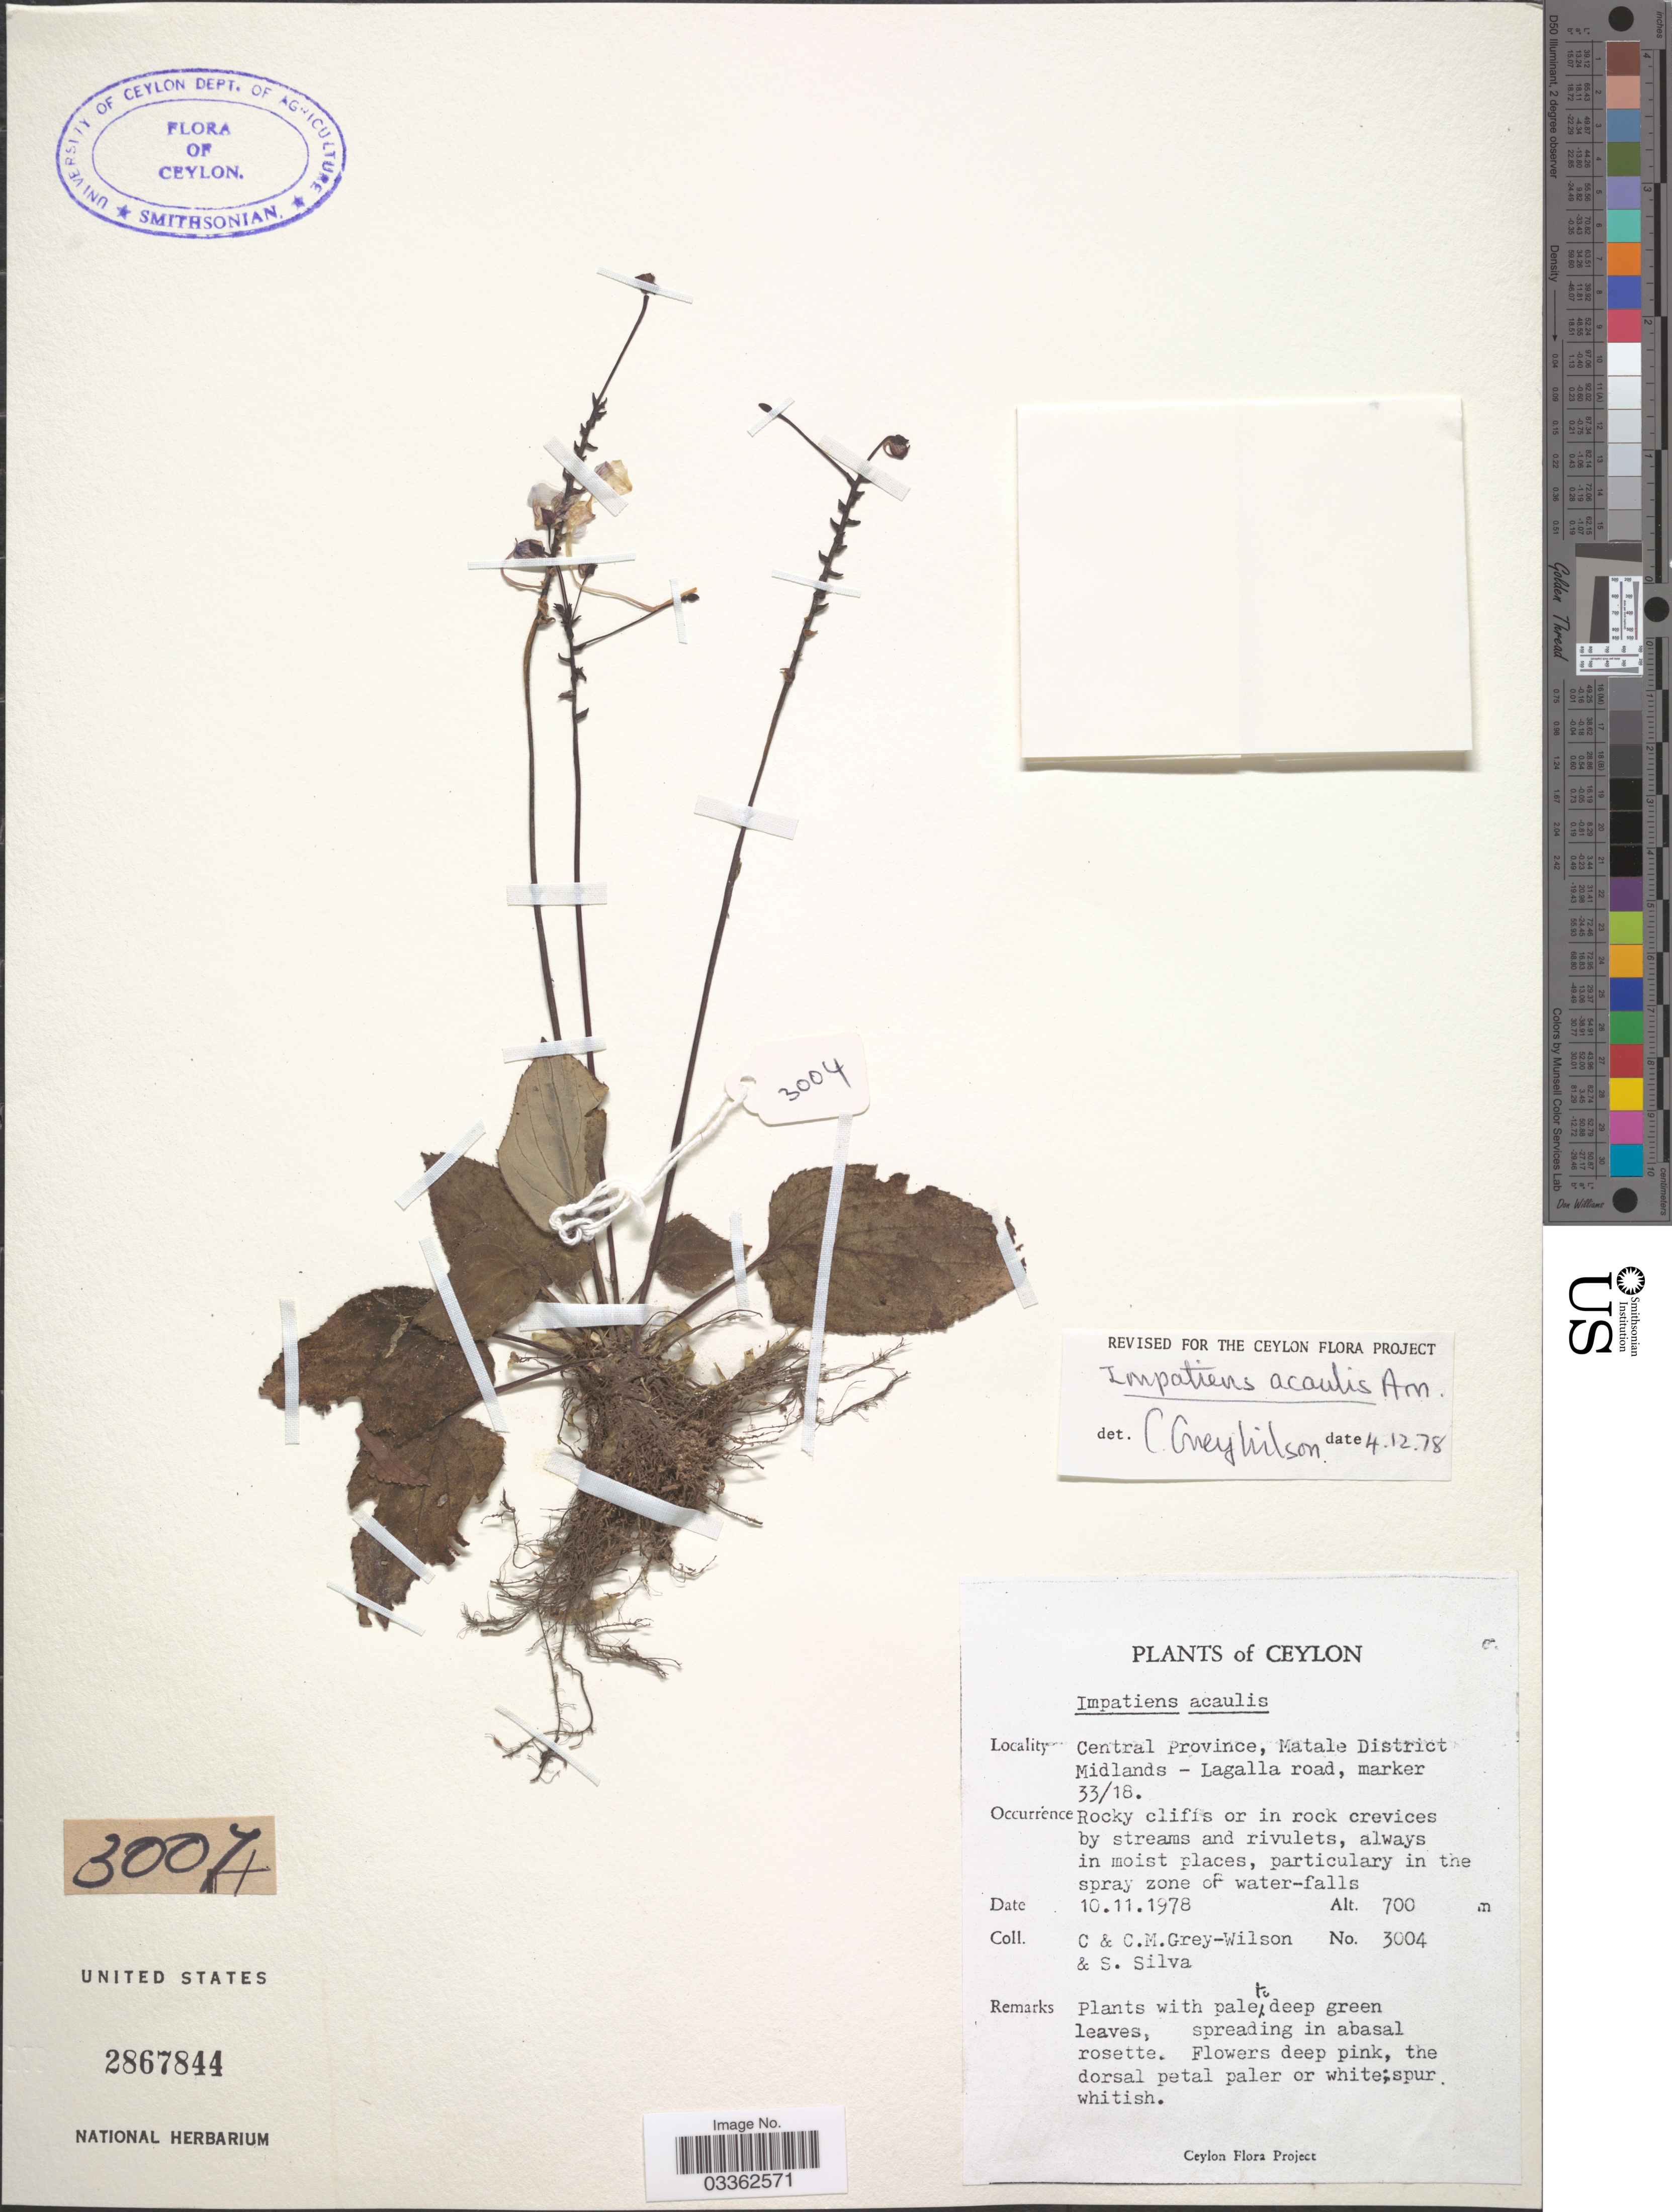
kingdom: Plantae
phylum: Tracheophyta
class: Magnoliopsida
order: Ericales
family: Balsaminaceae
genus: Impatiens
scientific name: Impatiens acaulis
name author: Arn.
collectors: C. Grey-Wilson & C. Grey-Wilson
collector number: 3004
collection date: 1978-11-10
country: Sri Lanka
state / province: Central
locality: Ceylon. Matale District. Midlands - Lagalla road, marker 33/18.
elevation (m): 700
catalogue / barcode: US 2867844